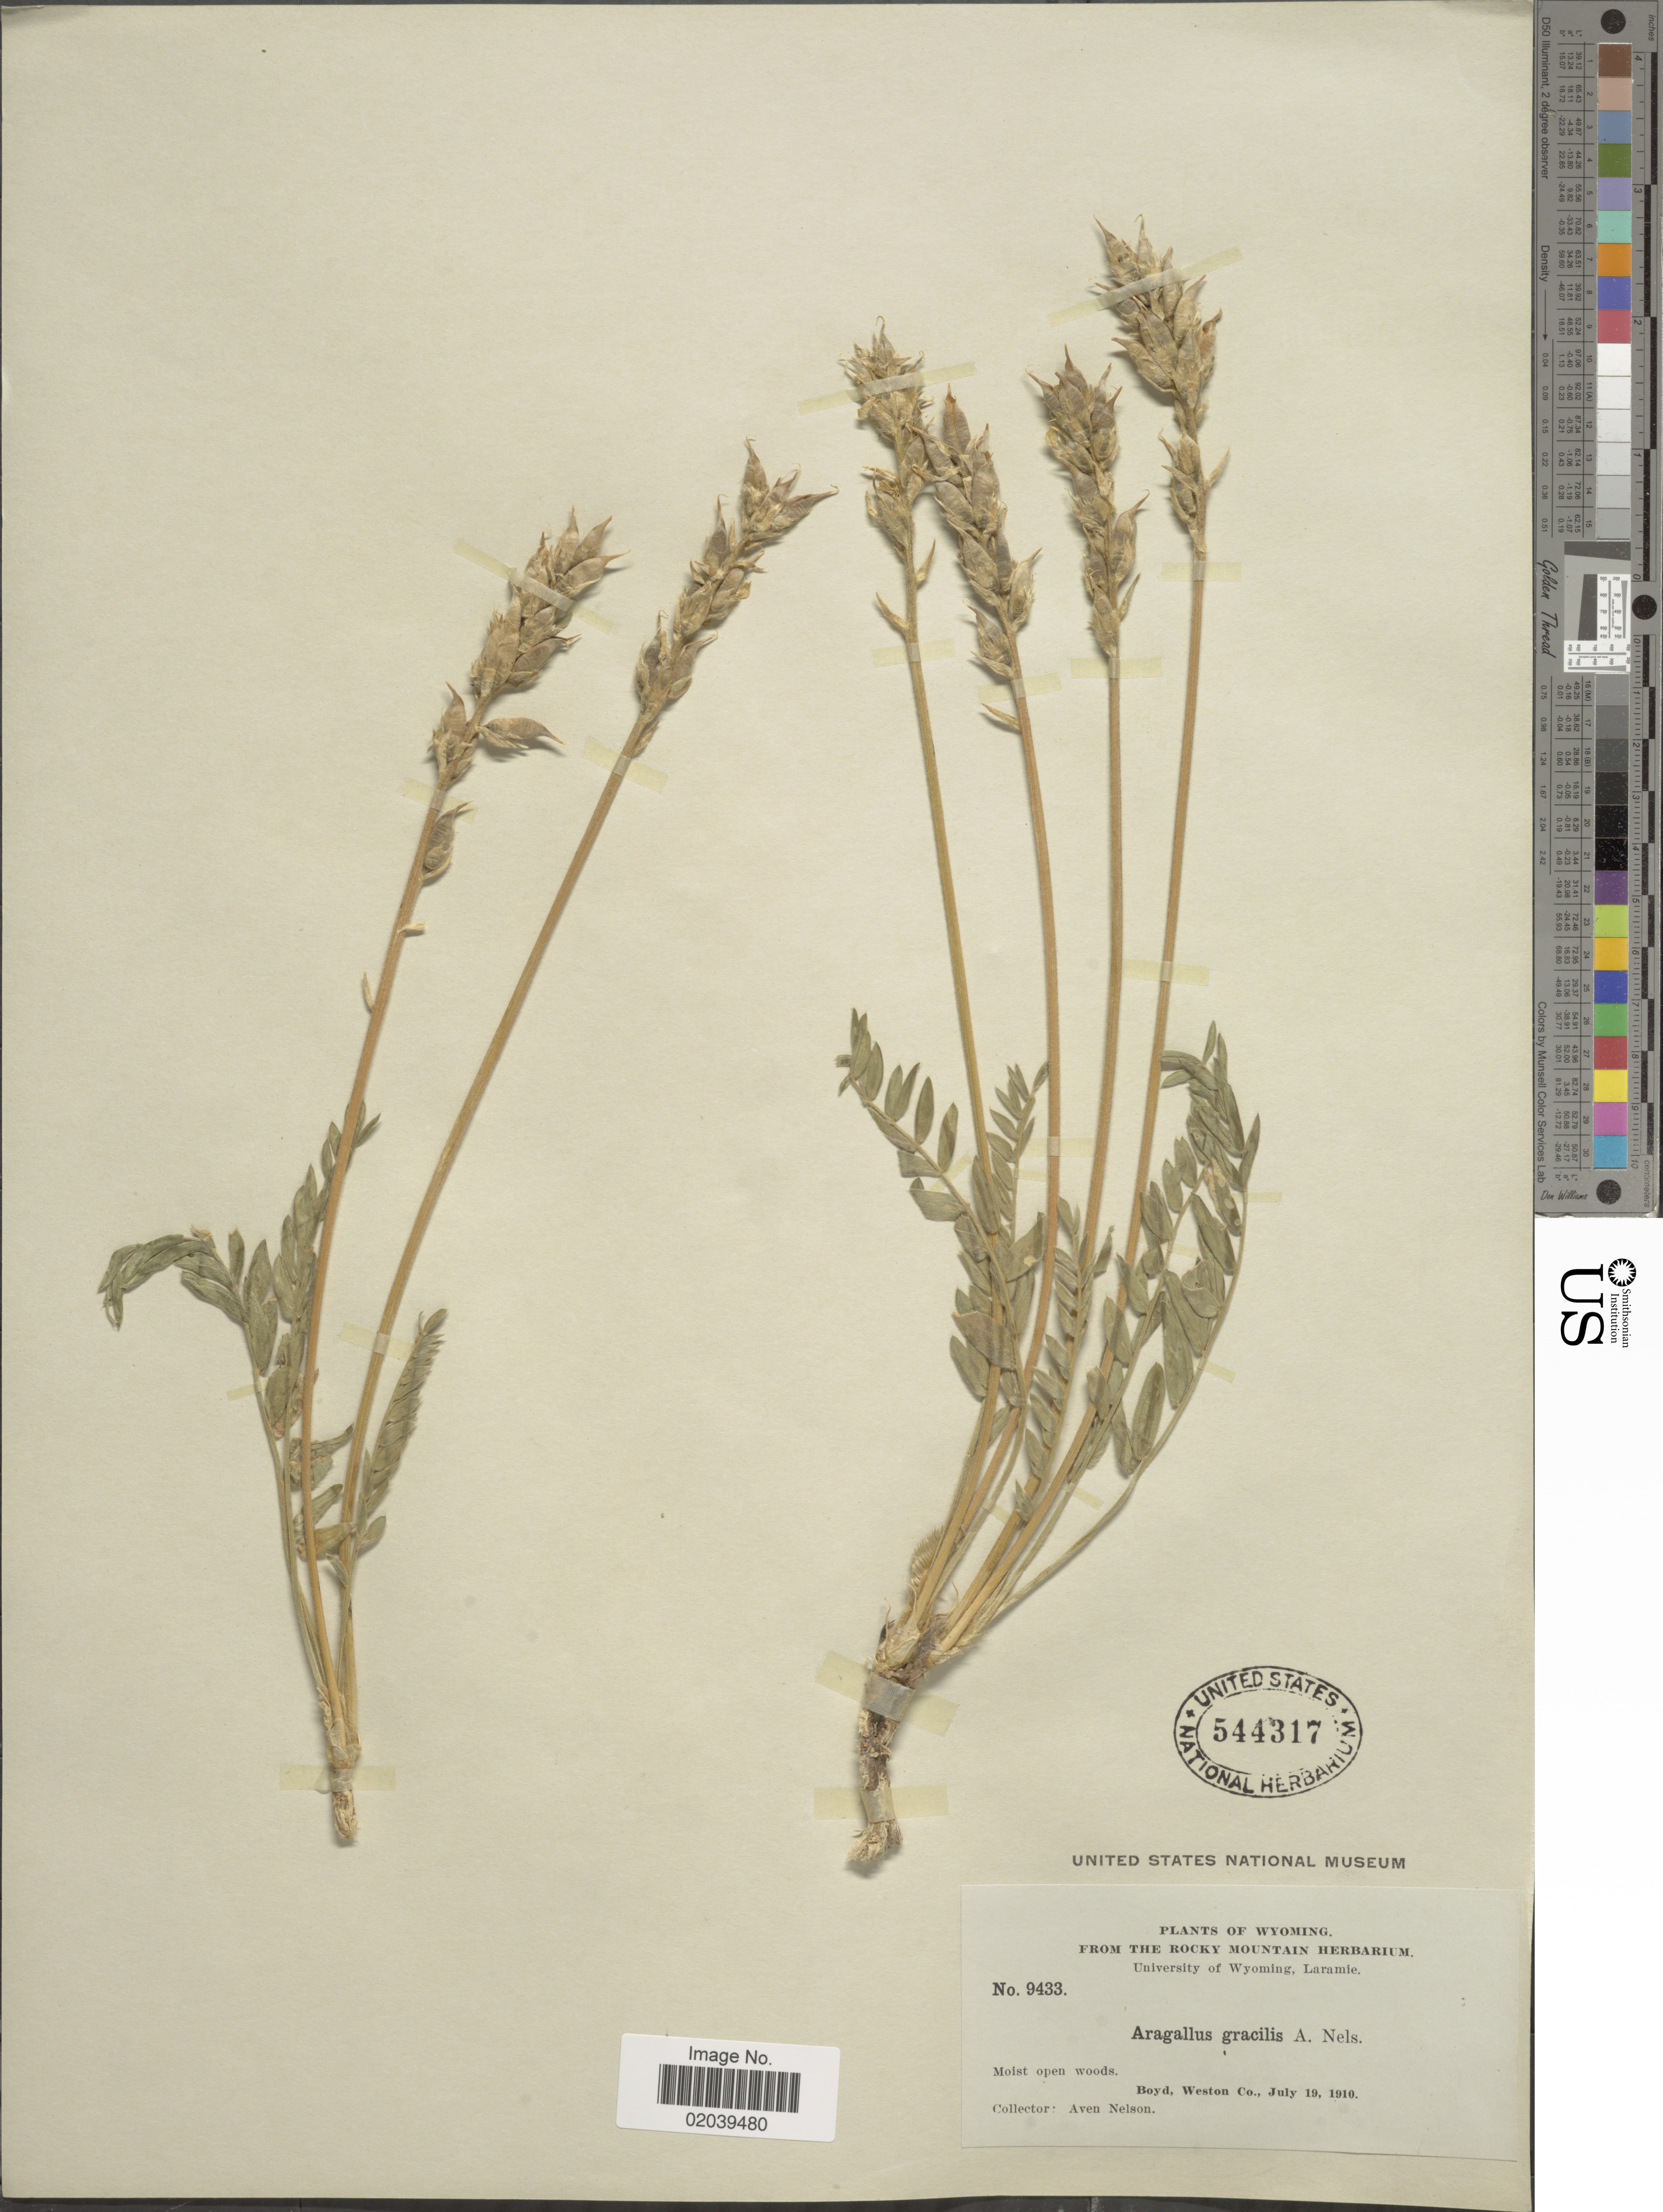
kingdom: Plantae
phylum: Tracheophyta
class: Magnoliopsida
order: Fabales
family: Fabaceae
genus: Oxytropis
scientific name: Oxytropis campestris var. gracilis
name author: (A. Nelson) Barneby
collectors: A. Nelson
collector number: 9433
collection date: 1910-07-10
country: United States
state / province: Wyoming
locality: Boyd, Weston Co.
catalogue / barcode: US 544317